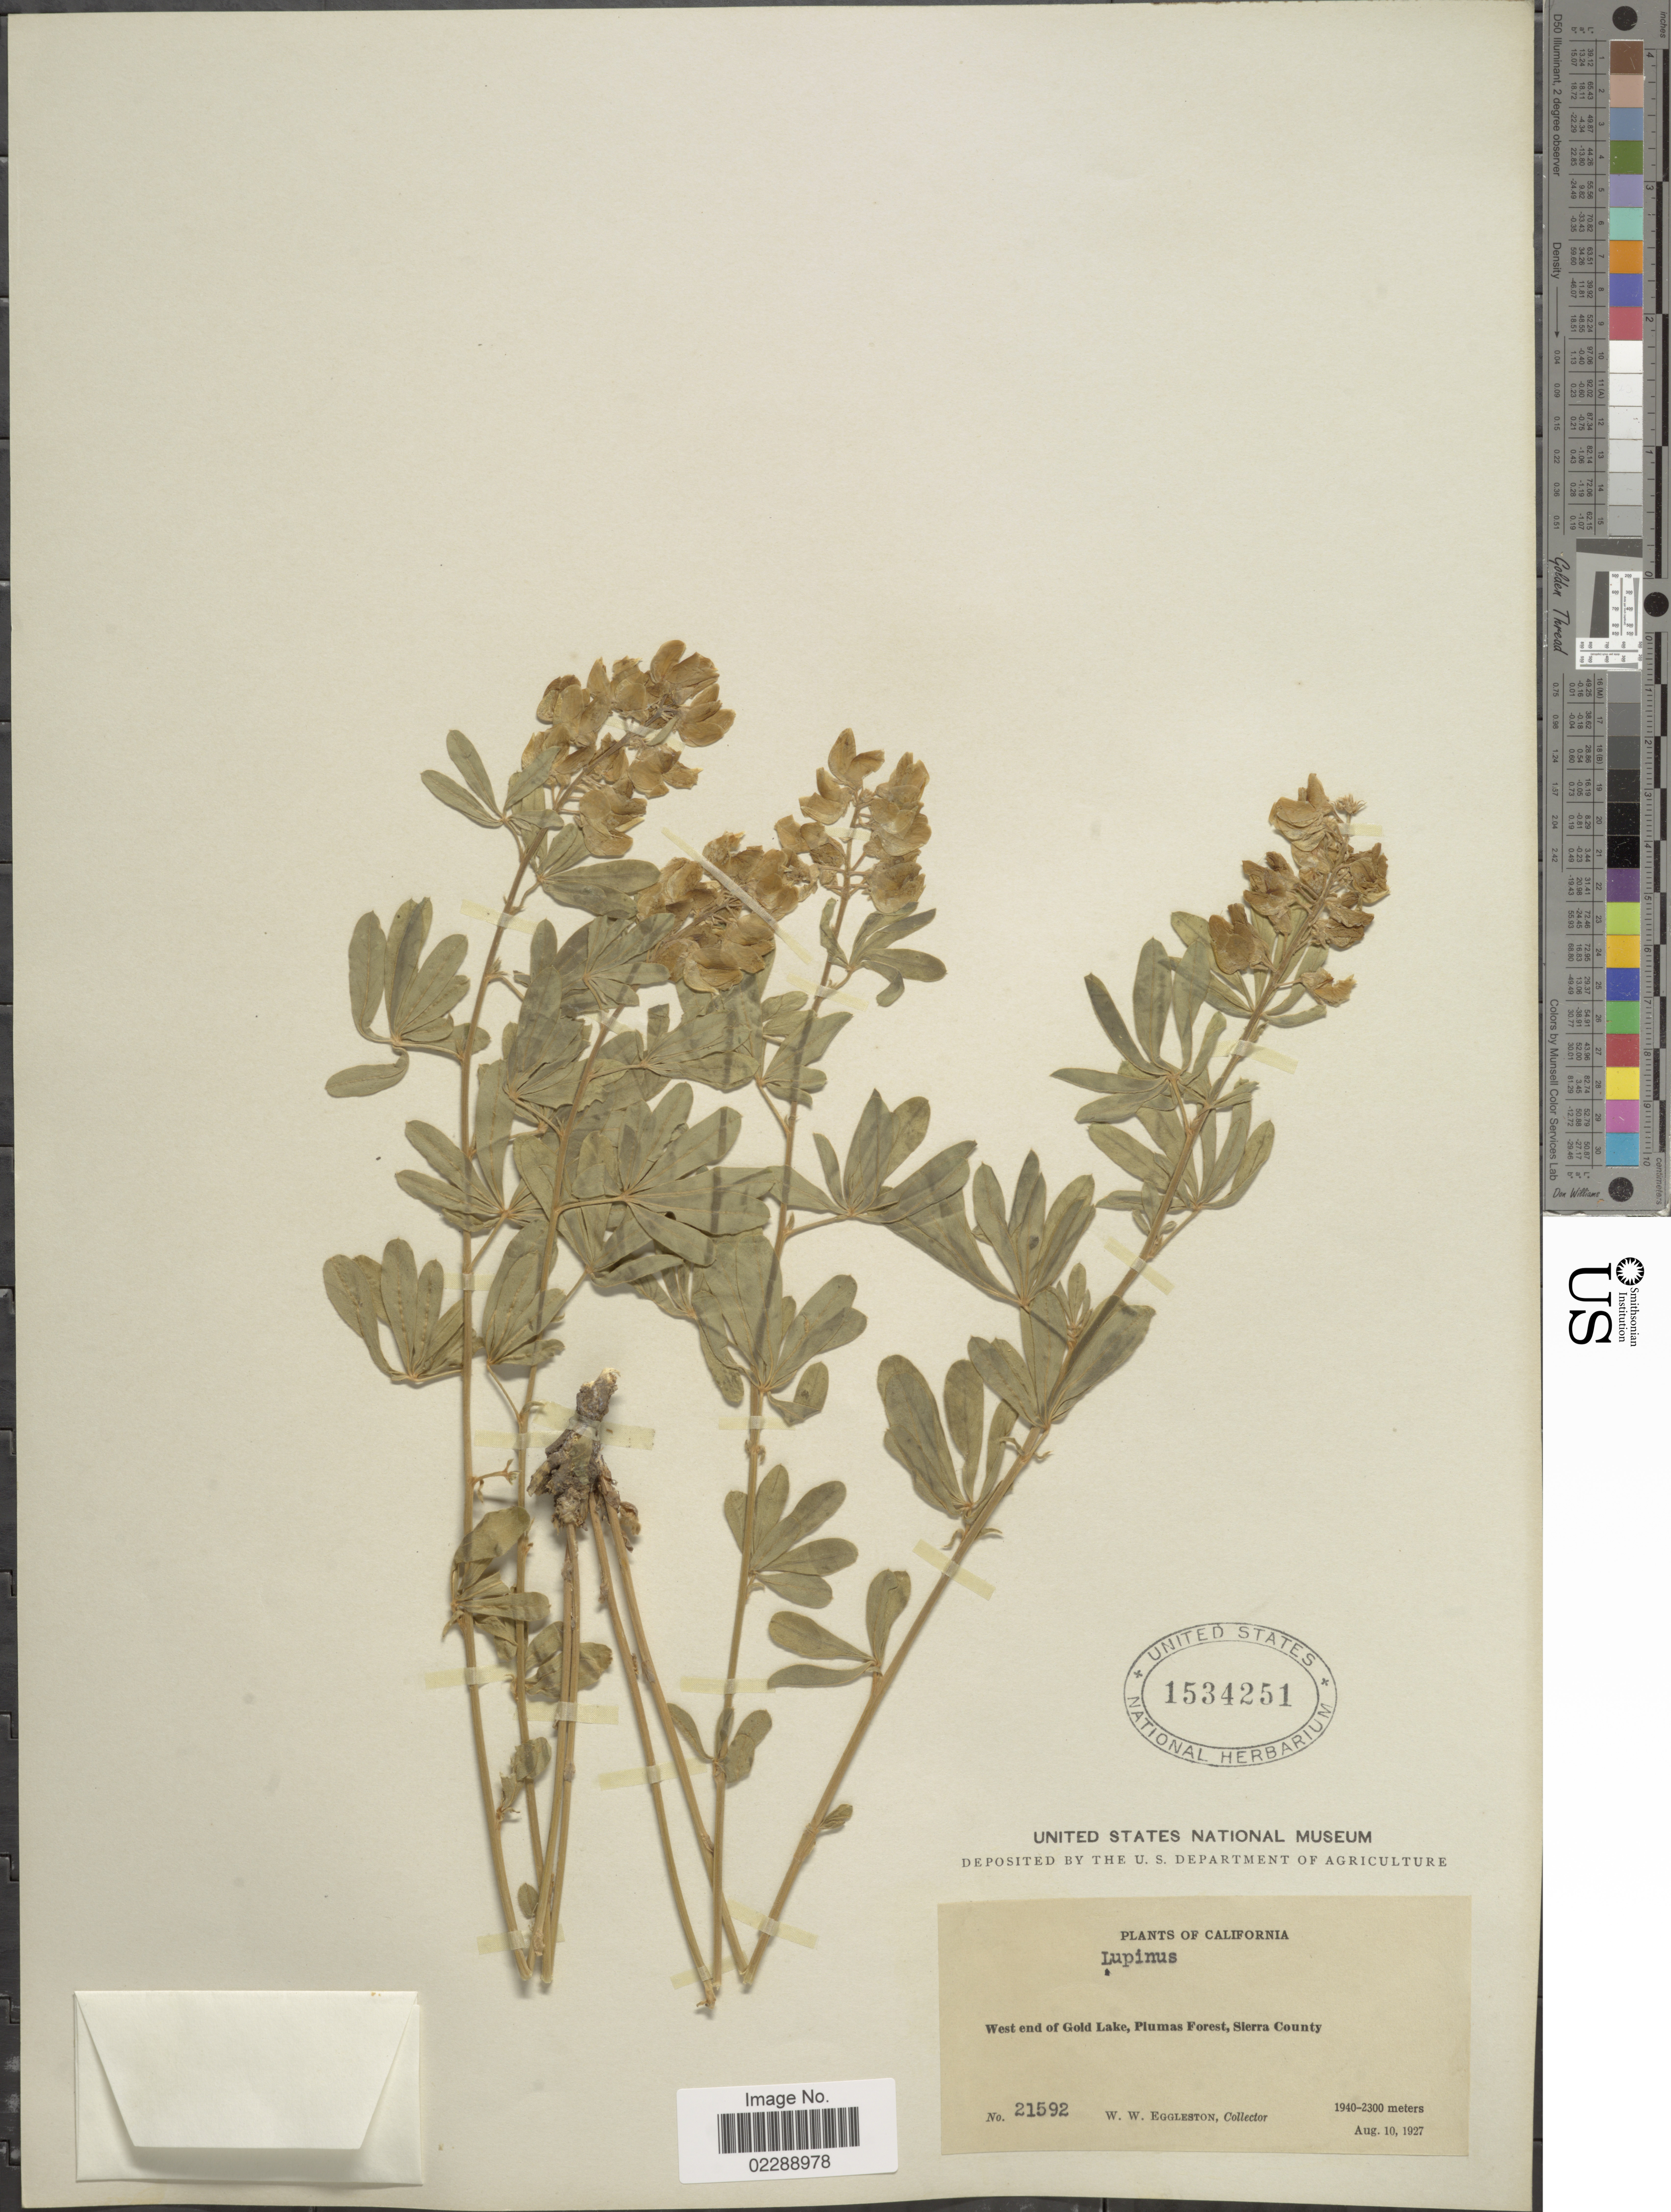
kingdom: Plantae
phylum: Tracheophyta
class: Magnoliopsida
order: Fabales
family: Fabaceae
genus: Lupinus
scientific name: Lupinus sp.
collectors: W. W. Eggleston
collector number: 21592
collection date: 1927-08-10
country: United States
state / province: California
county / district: Sierra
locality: West end of Gold Lake, Plumas Forest, Sierra County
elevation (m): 1940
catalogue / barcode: US 1534251